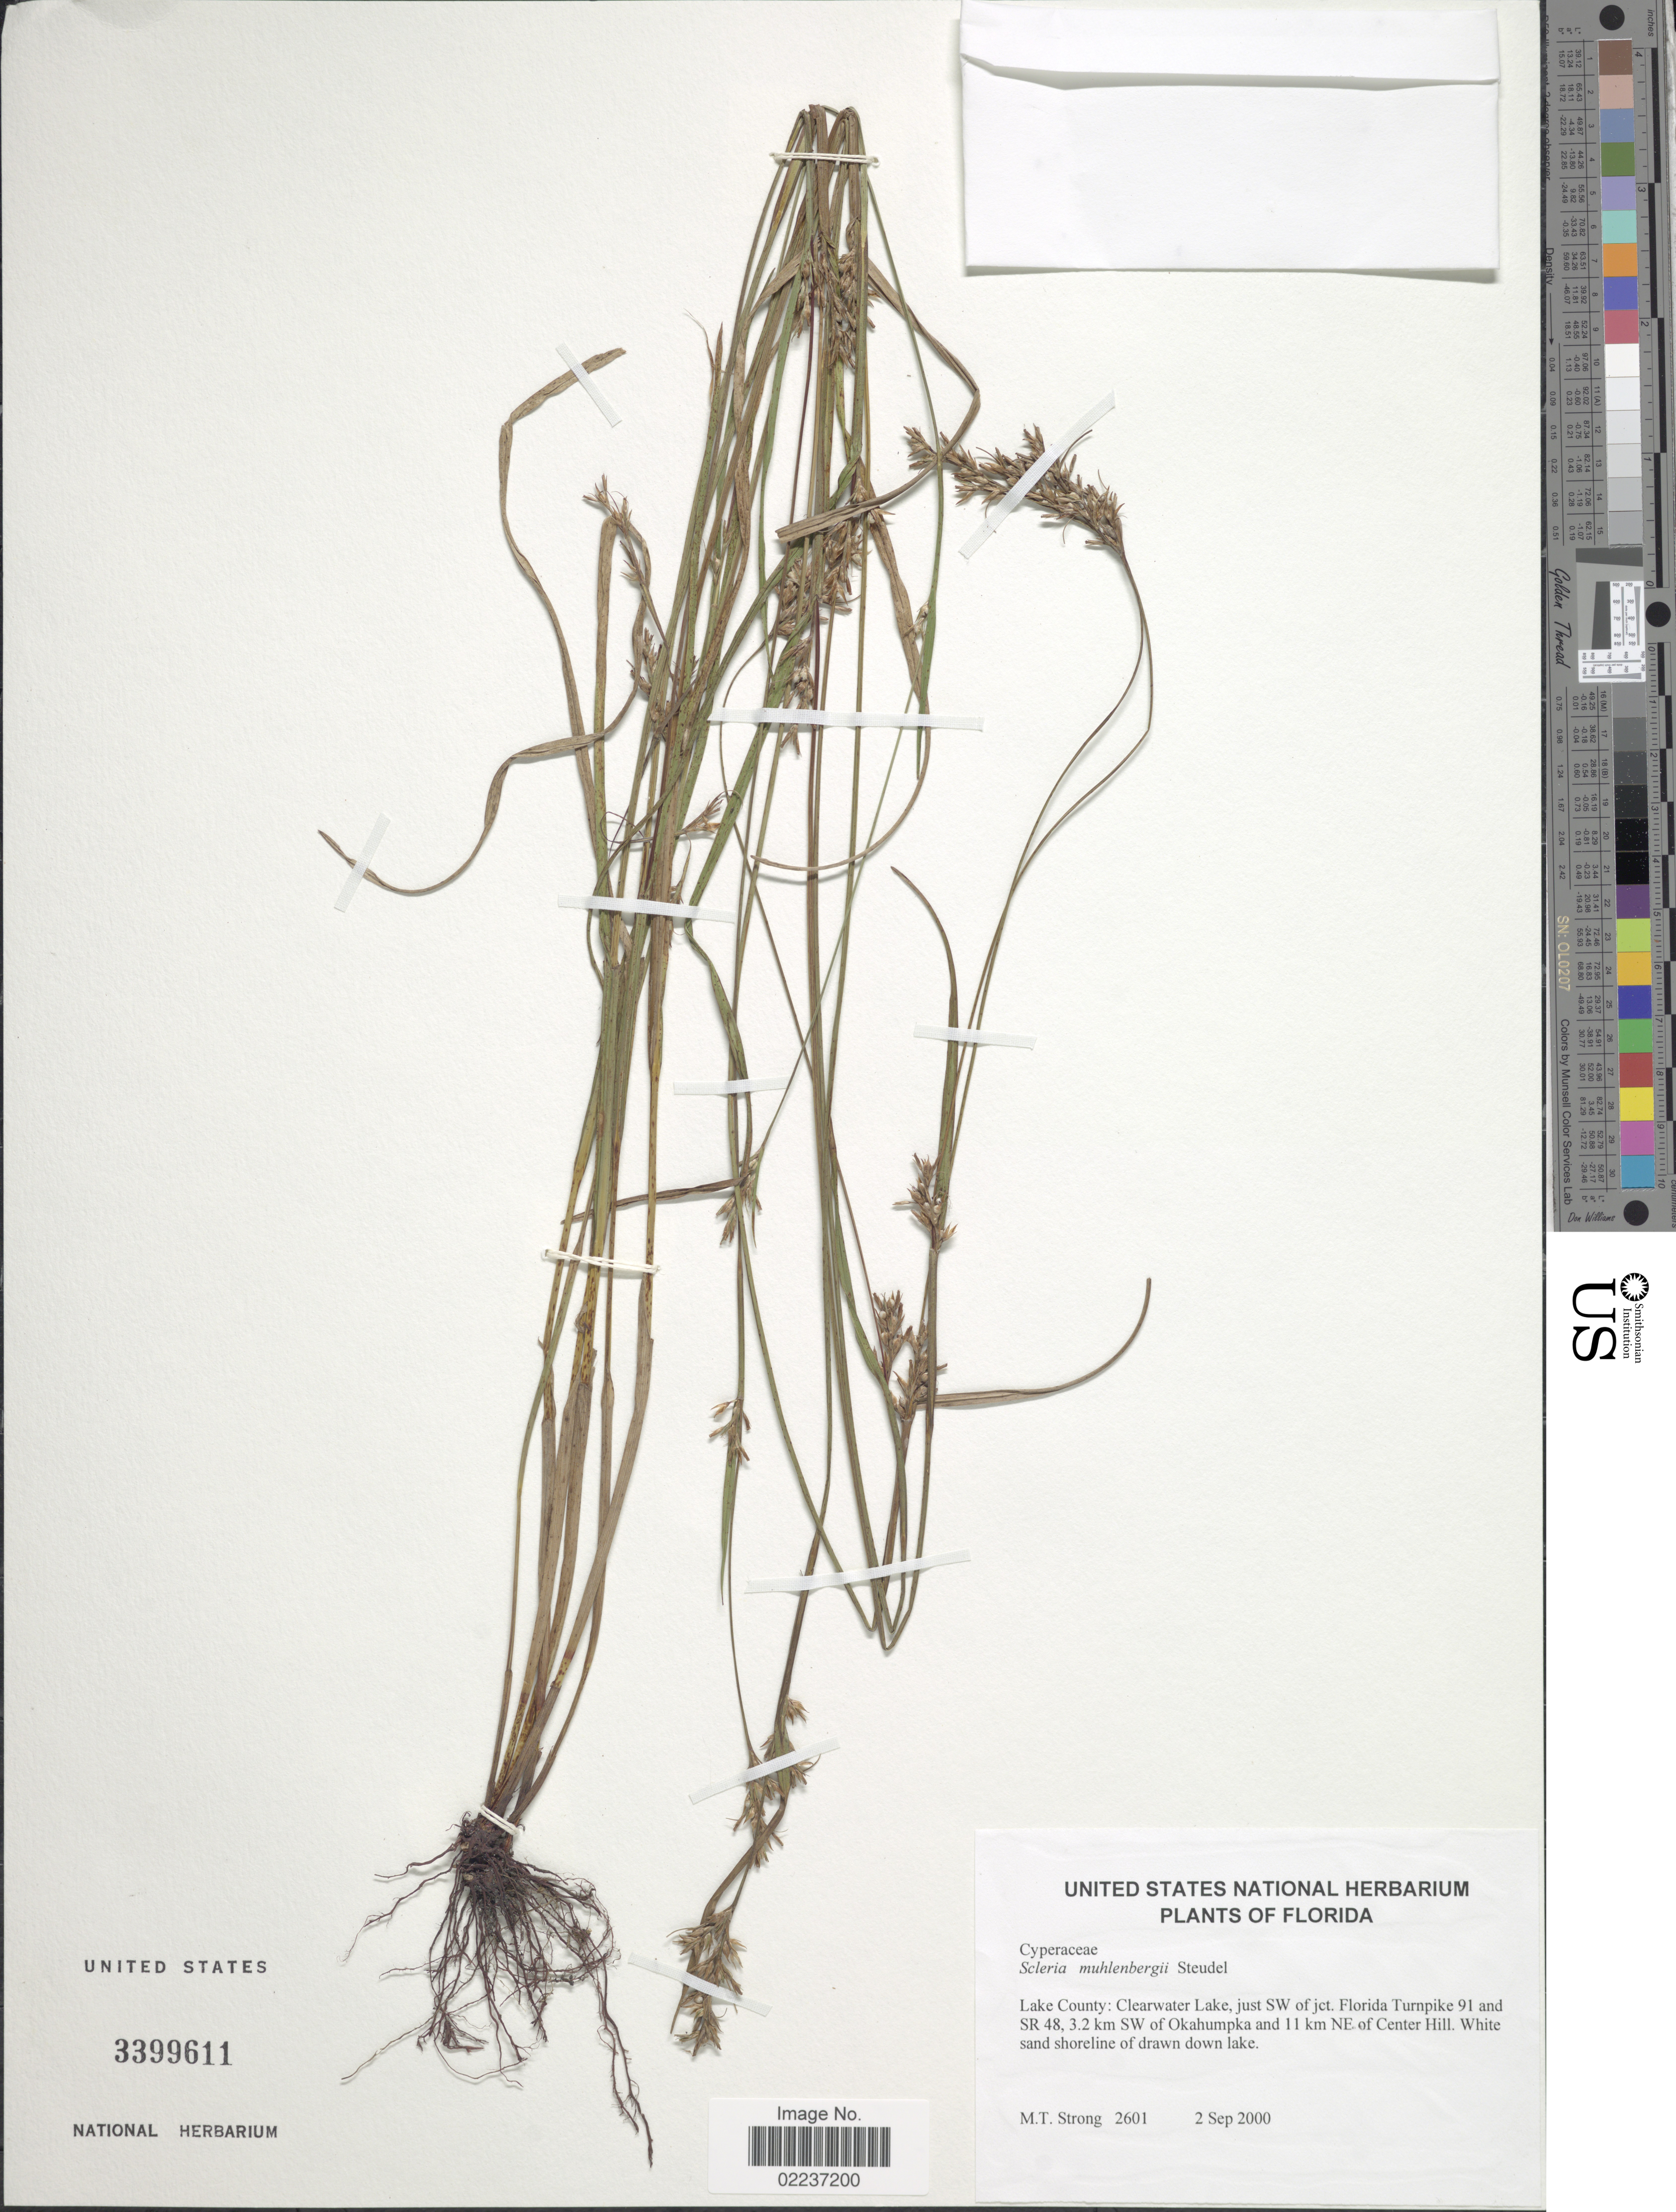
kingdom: Plantae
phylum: Tracheophyta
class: Liliopsida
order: Poales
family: Cyperaceae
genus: Scleria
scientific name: Scleria muehlenbergii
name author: Steud.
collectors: M. T. Strong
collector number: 2601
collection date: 2000-09-02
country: United States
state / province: Florida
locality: Lake County: Clearwater Lake, just SW of jct. Florida Turnpike 91 and SR 48, 3.2 km SW of Okahumpka and 11 km NE of Center Hill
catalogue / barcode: US 3399611